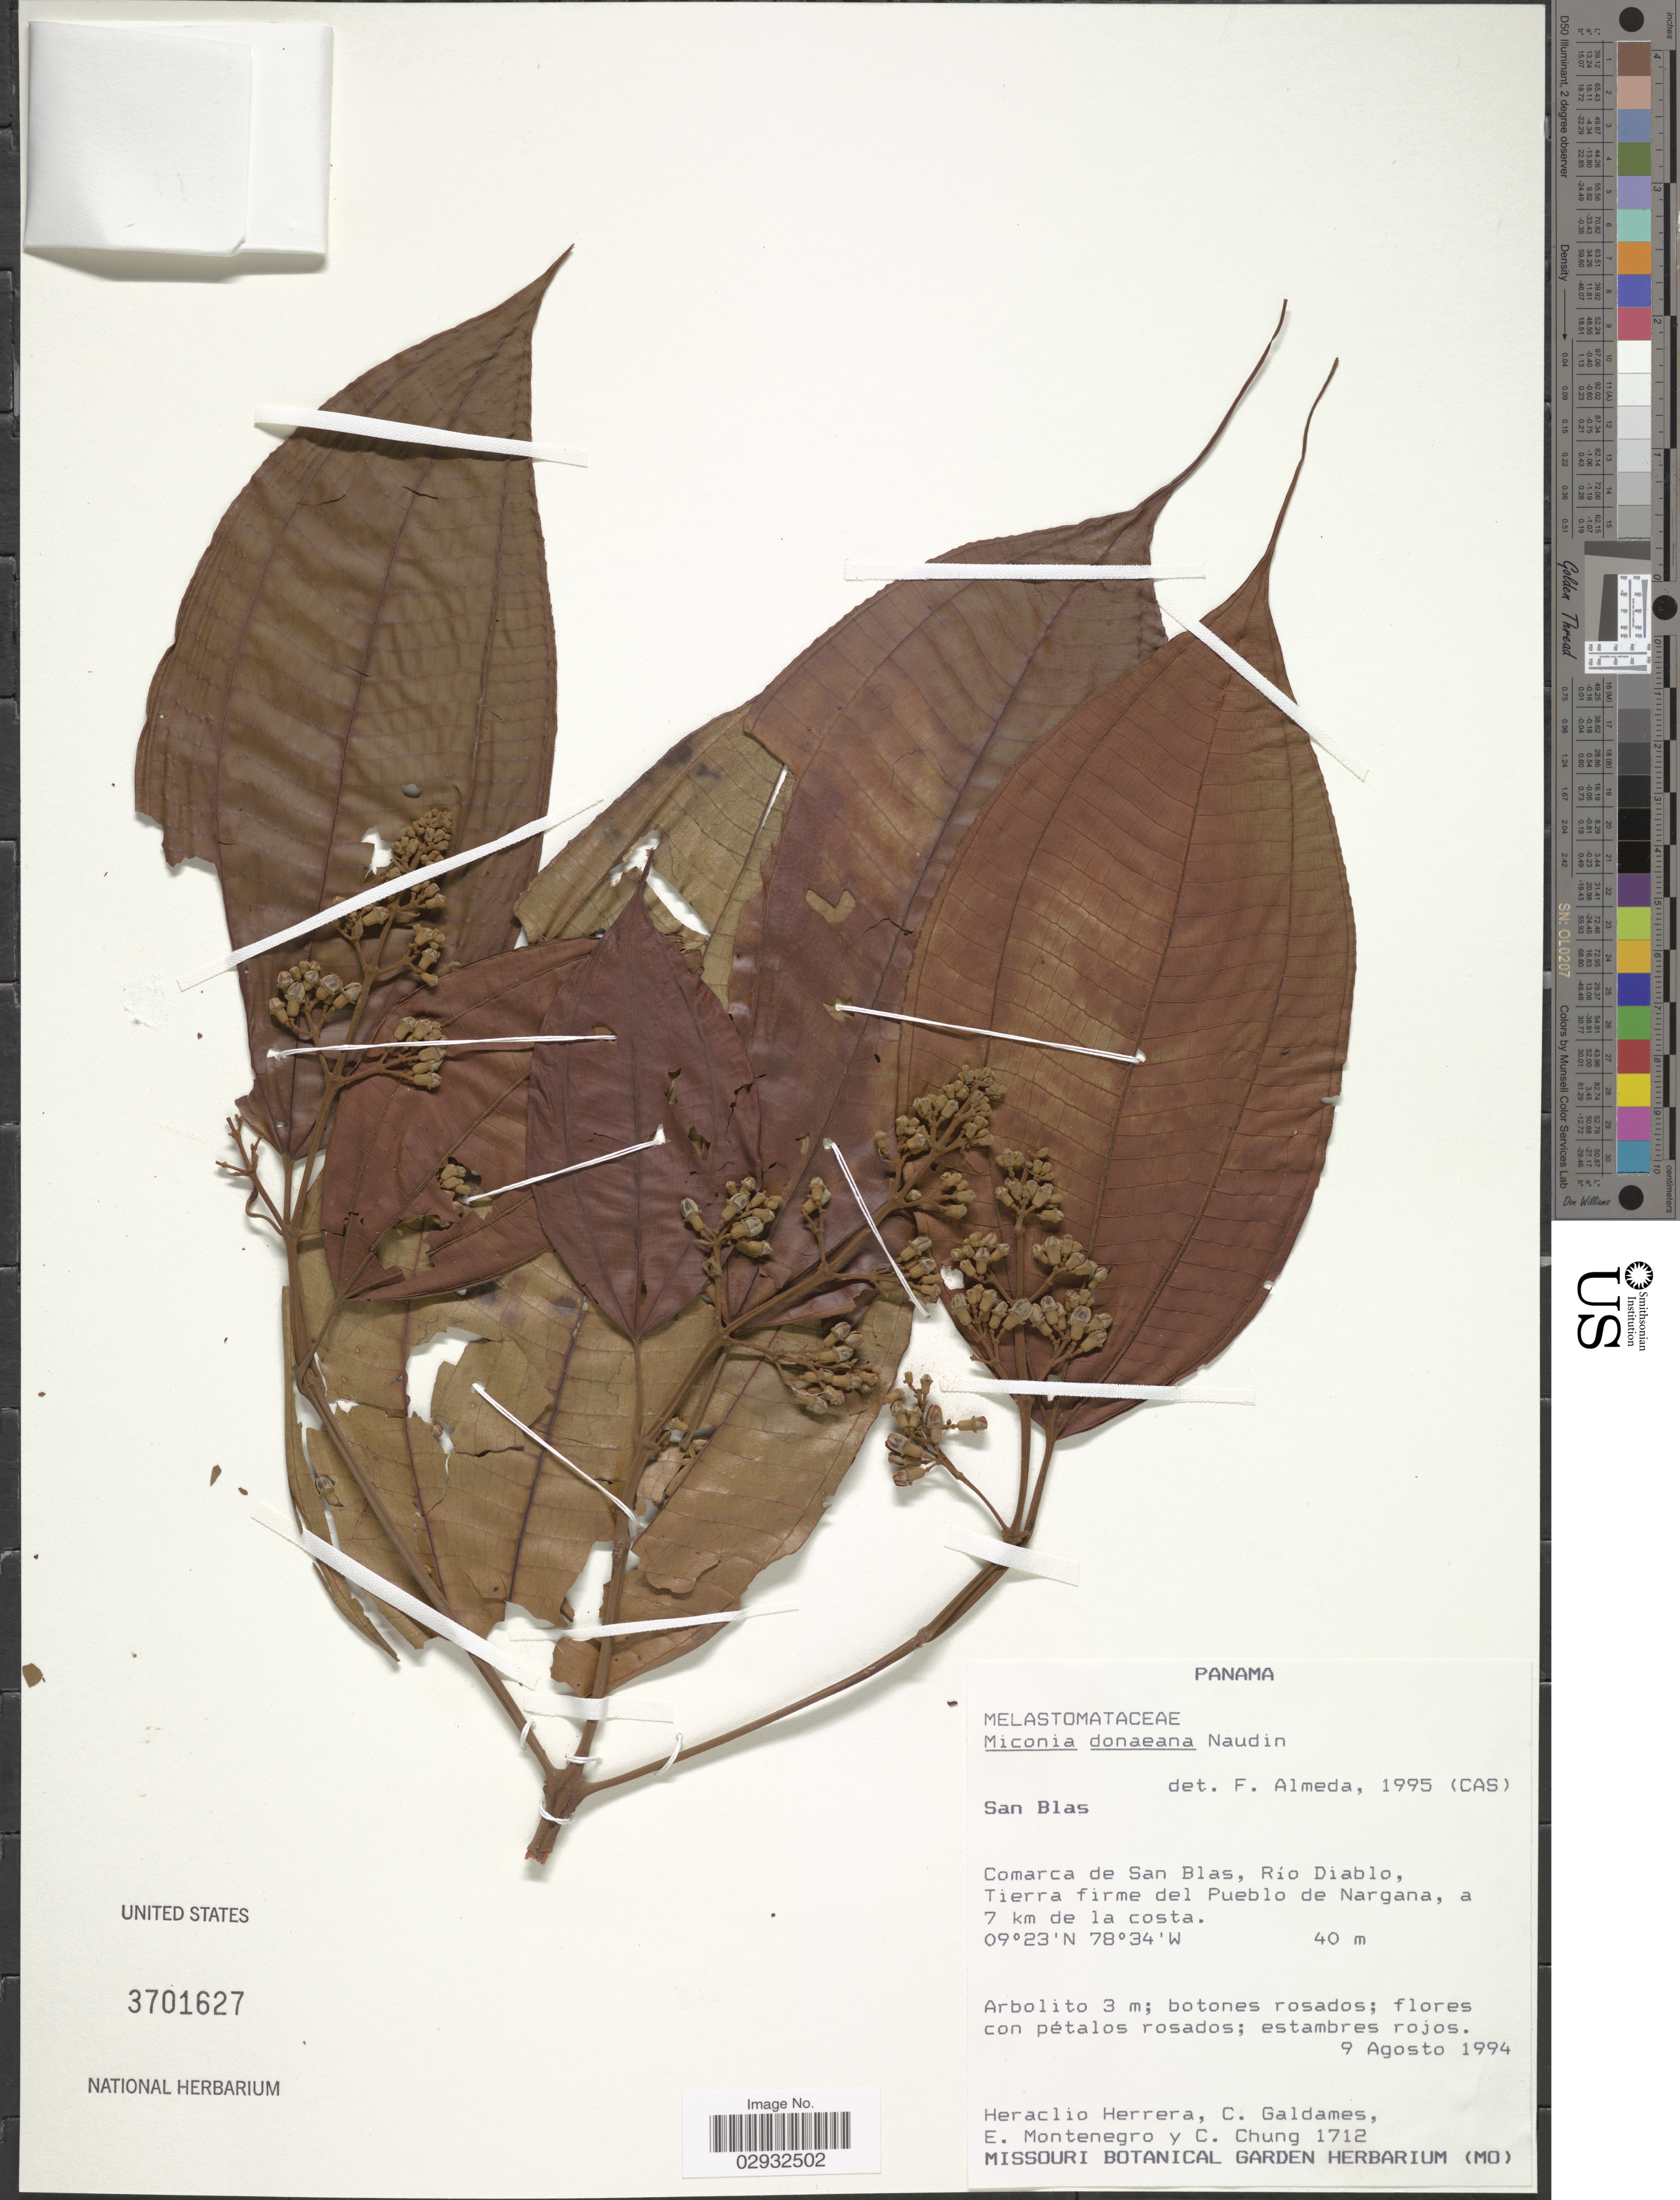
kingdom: Plantae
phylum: Tracheophyta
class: Magnoliopsida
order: Myrtales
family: Melastomataceae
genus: Miconia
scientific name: Miconia donaeana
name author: Naudin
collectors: H. Herrera, C. Galdames, E. Montenegro & C. Chung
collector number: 1712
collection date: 1994-08-09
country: Panama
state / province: Kuna Yala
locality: San Blas. Comarca de San Blas, Río Diablo, Tierra frimer del Pueblo de Nargana, a 7 km de la costa.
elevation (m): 40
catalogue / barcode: US 3701627